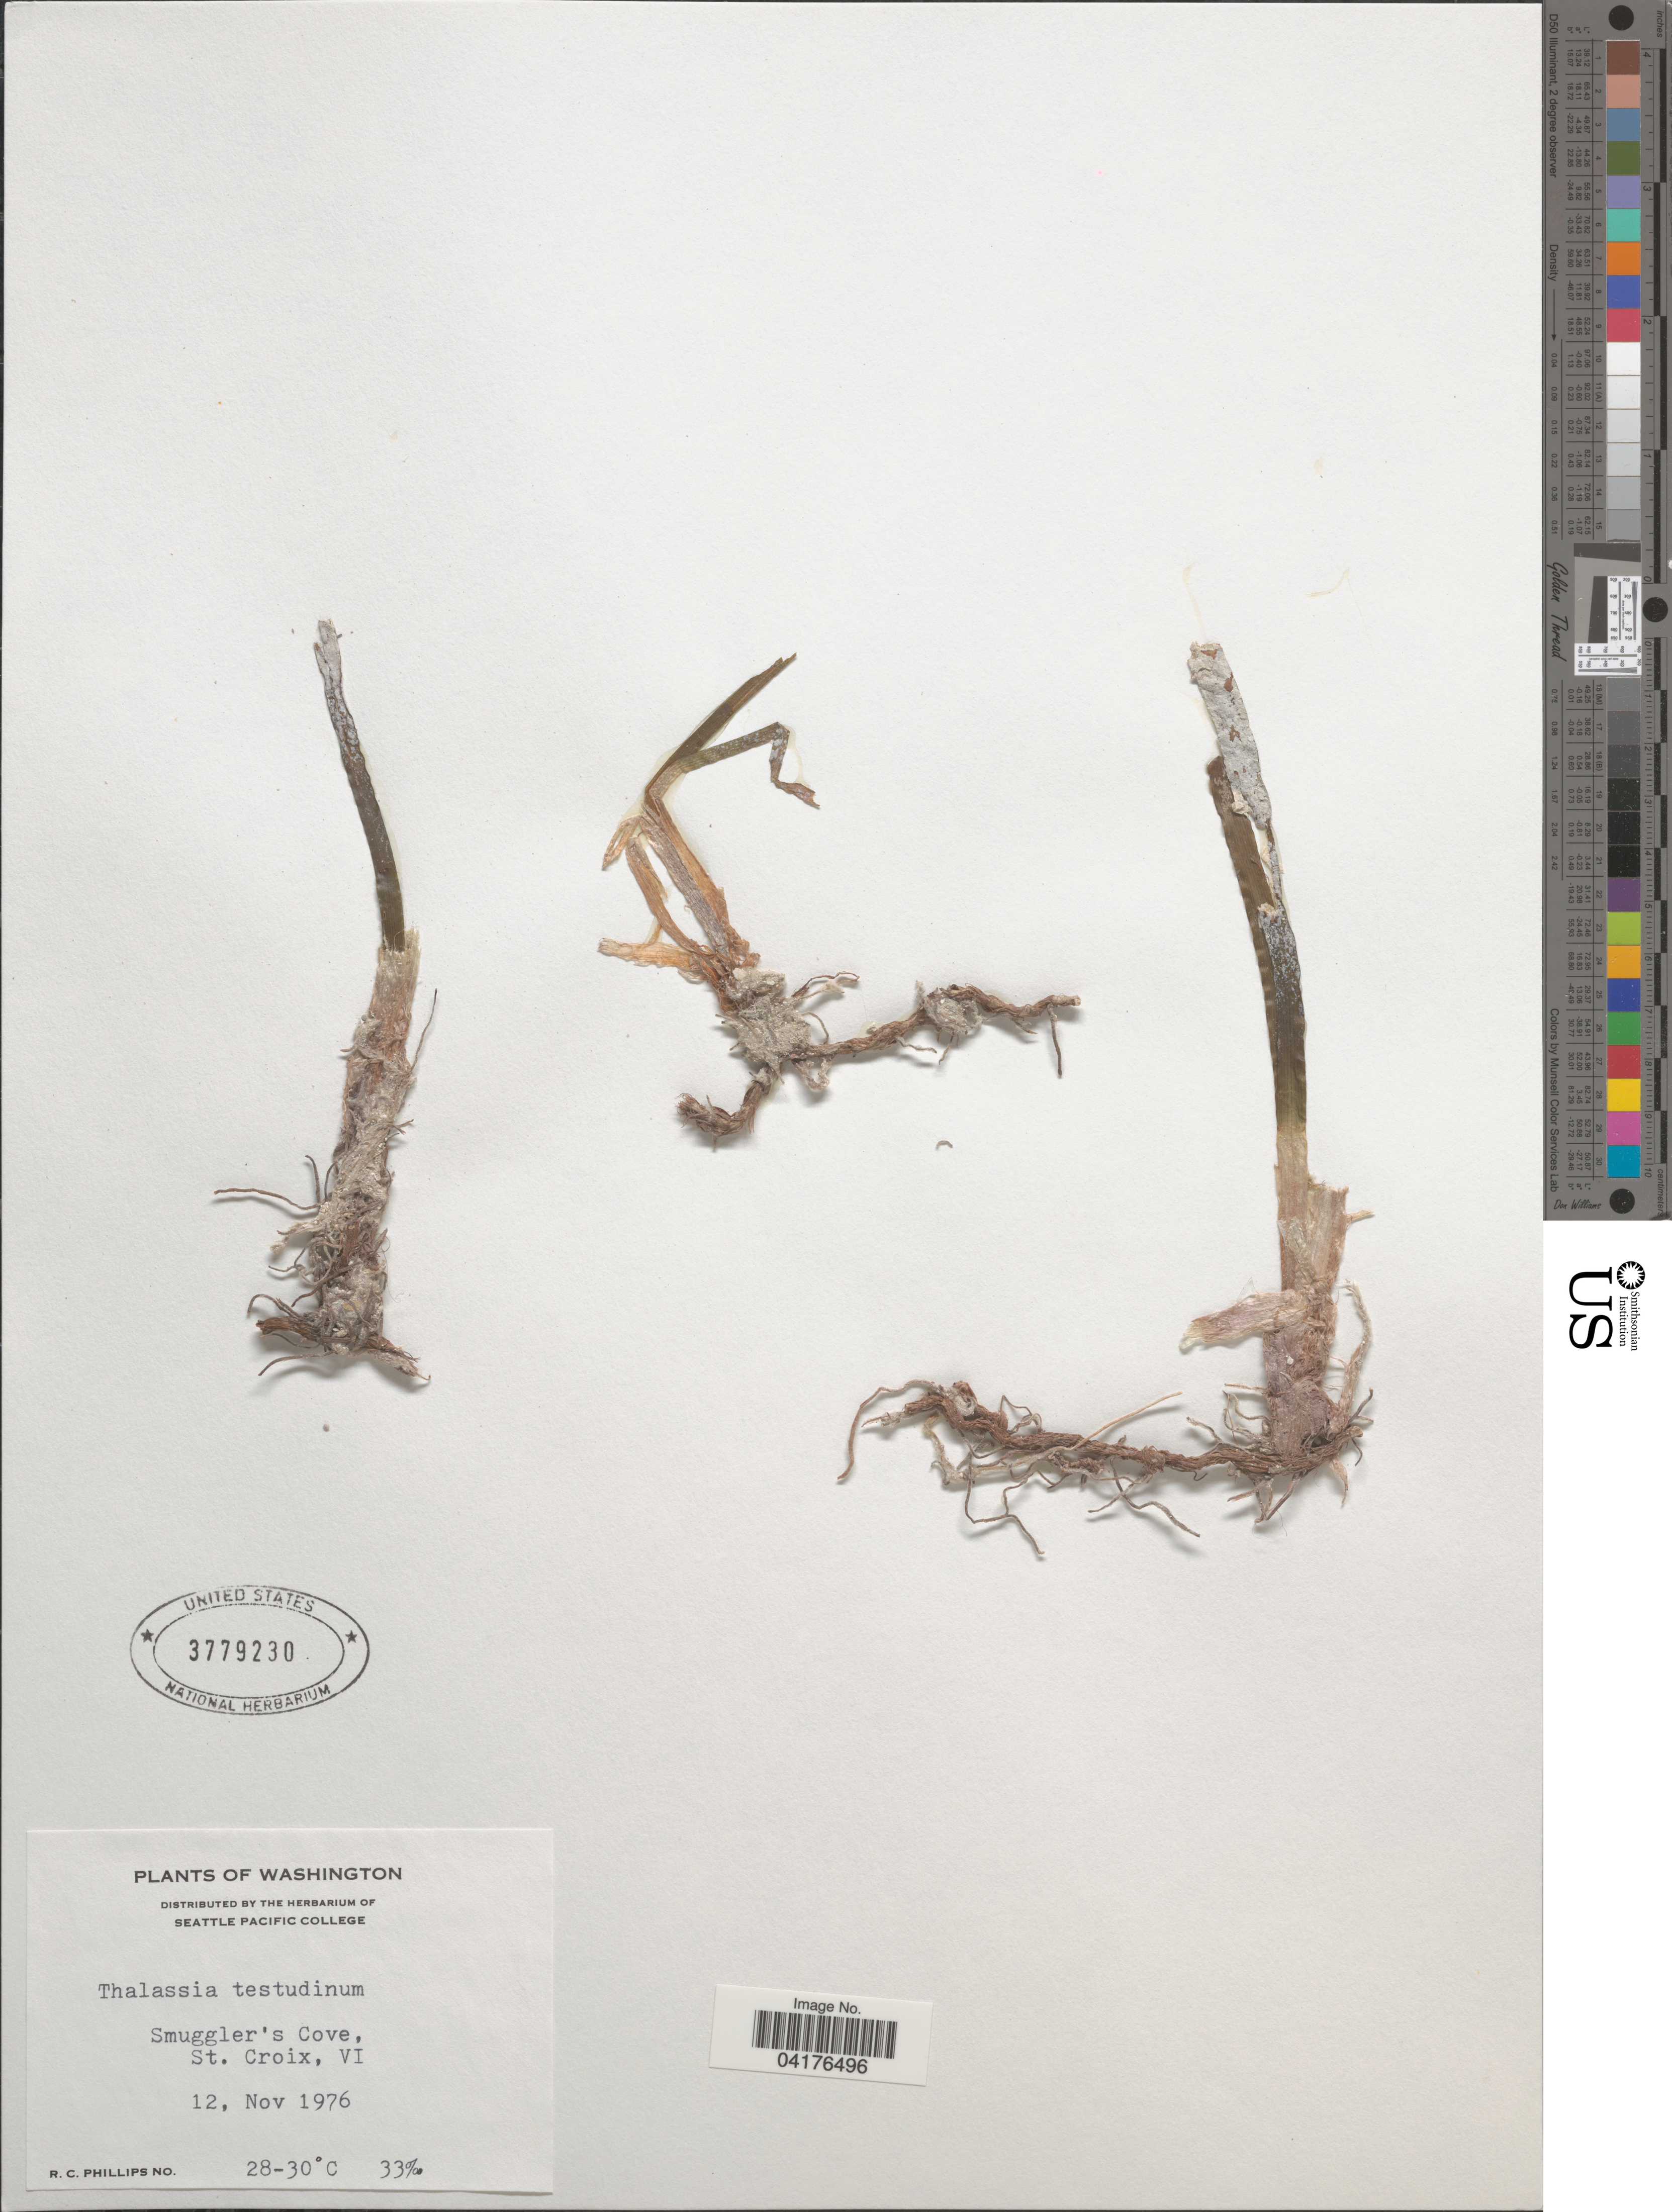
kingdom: Plantae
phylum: Tracheophyta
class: Liliopsida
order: Alismatales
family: Hydrocharitaceae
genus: Thalassia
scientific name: Thalassia testudinum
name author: Banks & Sol. ex K.D. Koenig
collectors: R. C. Phillips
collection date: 1976-11-12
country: U.S. Virgin Islands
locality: Smuggler's Cove, St. Croix, VI.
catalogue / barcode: US 3779230